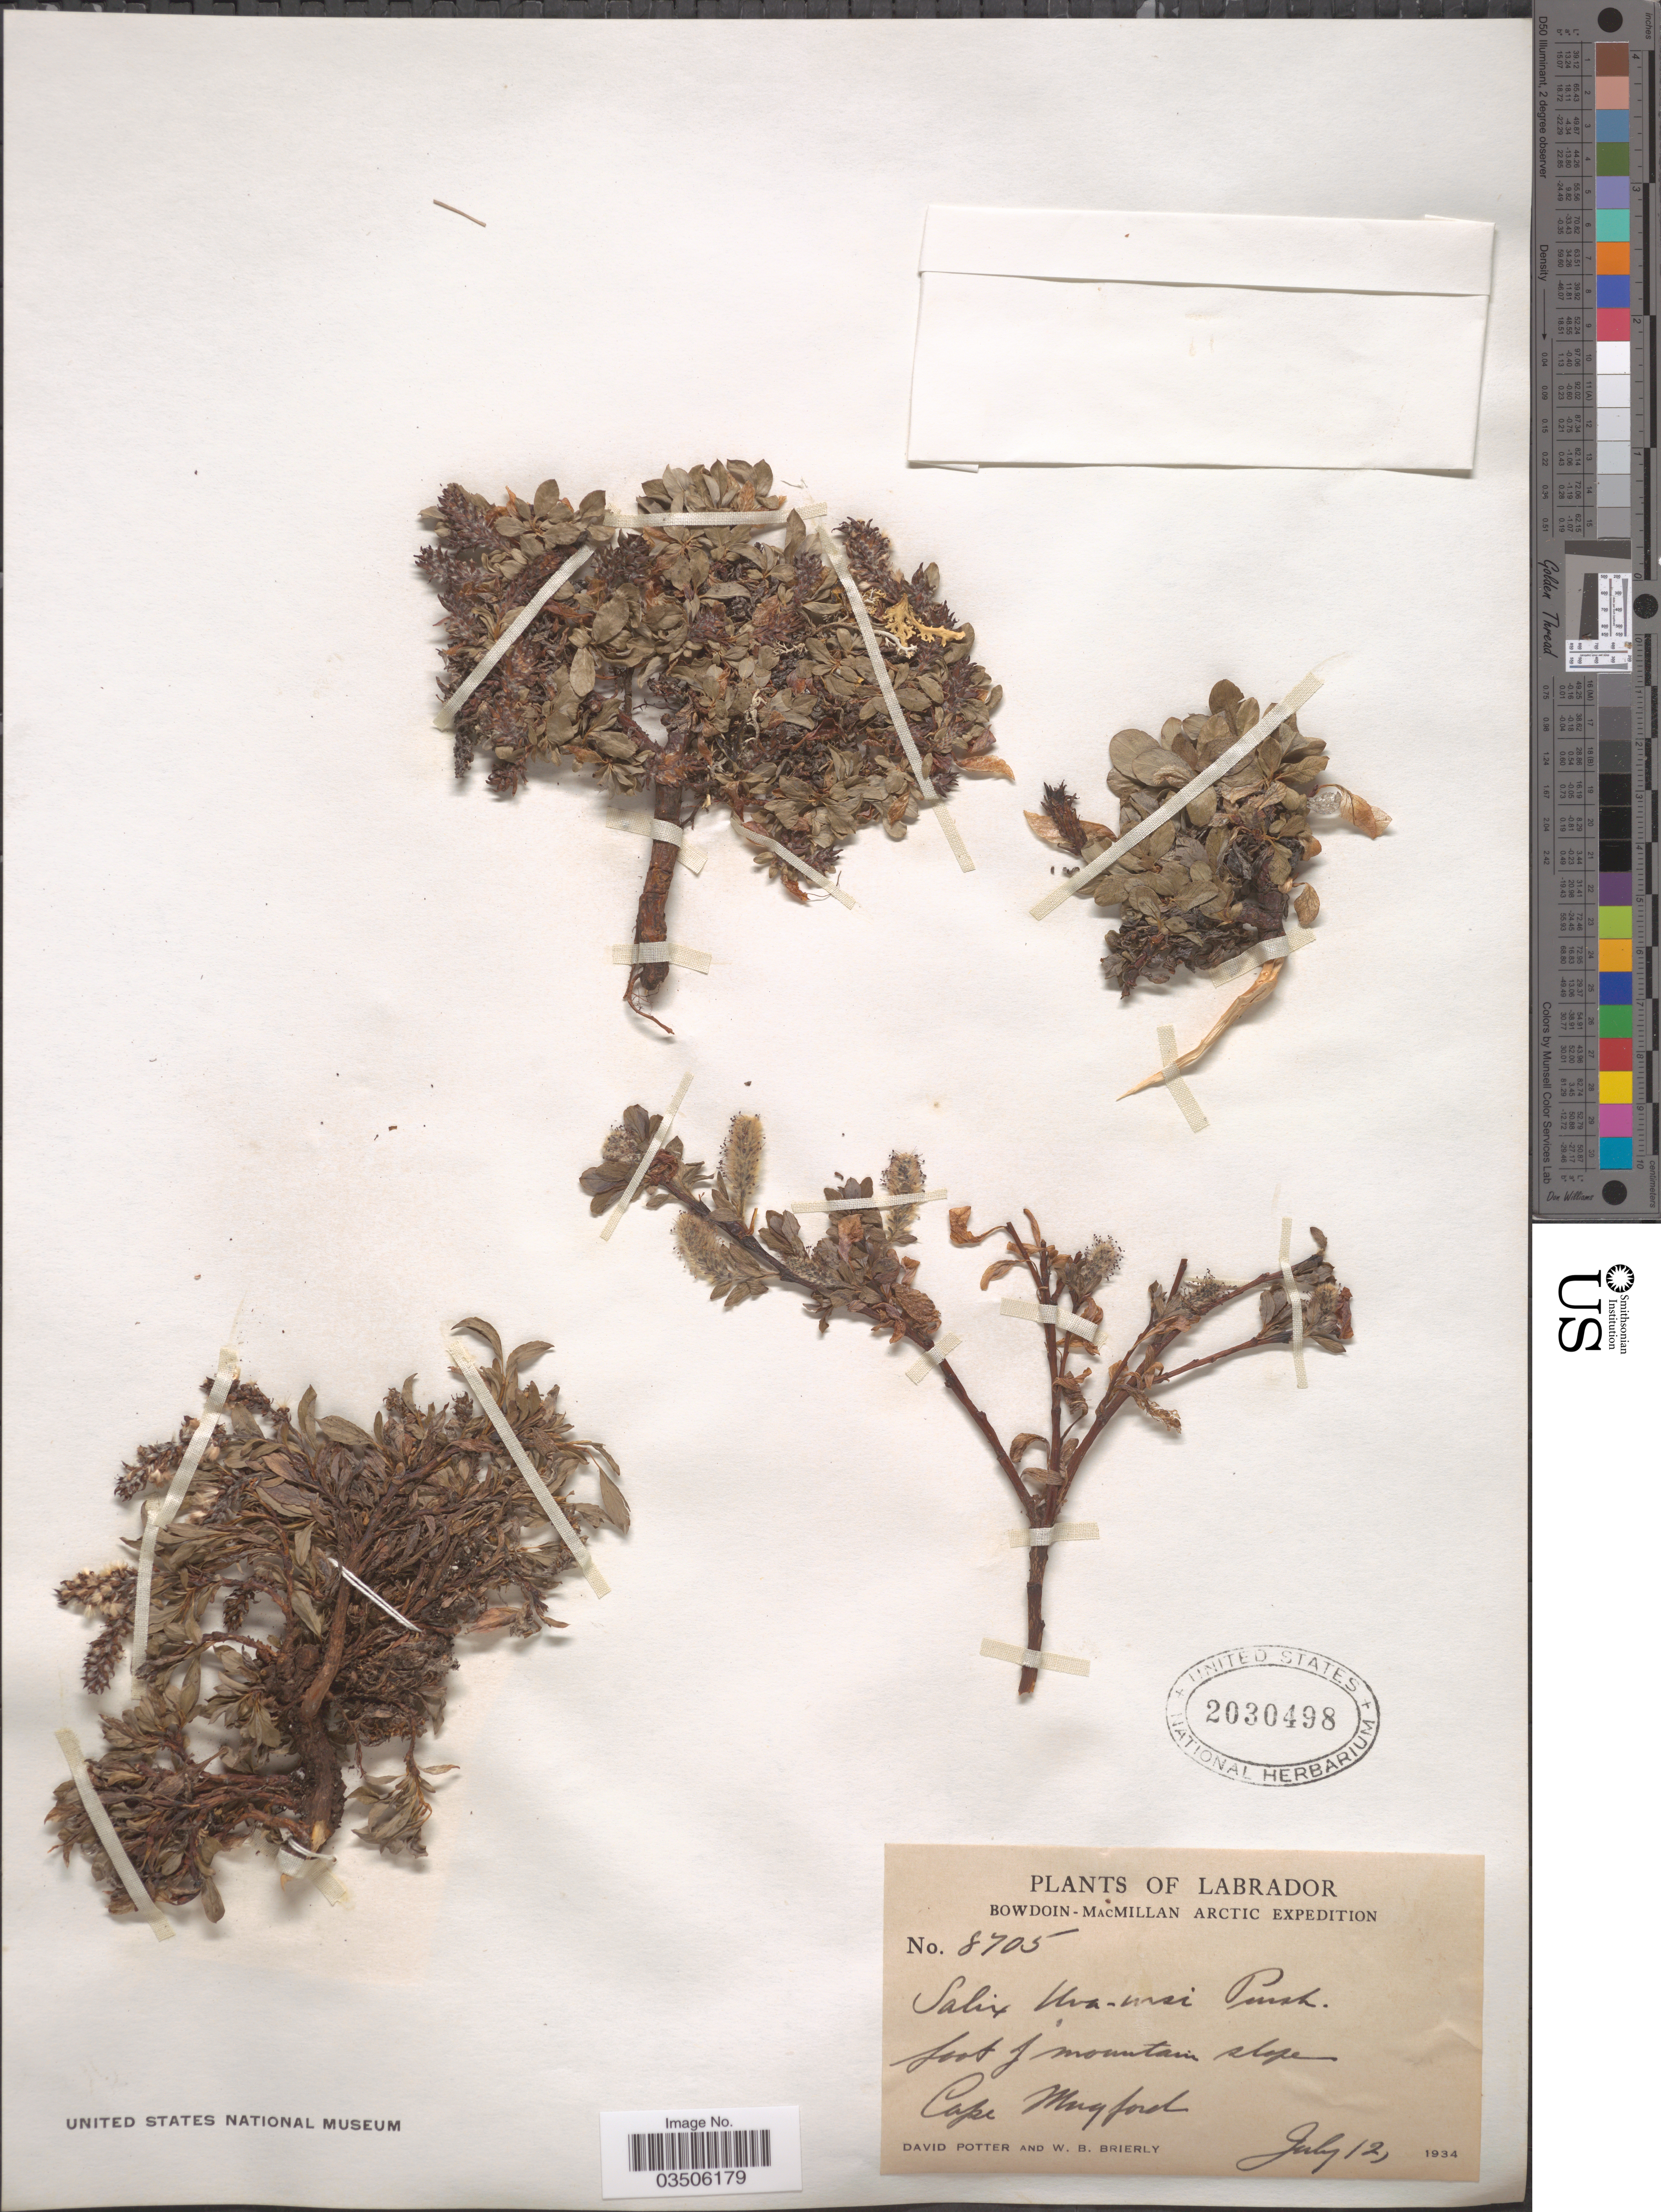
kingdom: Plantae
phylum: Tracheophyta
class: Magnoliopsida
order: Malpighiales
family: Salicaceae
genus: Salix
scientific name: Salix uva-ursi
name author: Pursh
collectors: D. Potter & W. Brierly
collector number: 8705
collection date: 1934-07-12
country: Canada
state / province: Newfoundland and Labrador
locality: Labrador. Foot of mountain slope Cape Mugford.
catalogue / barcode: US 2030498